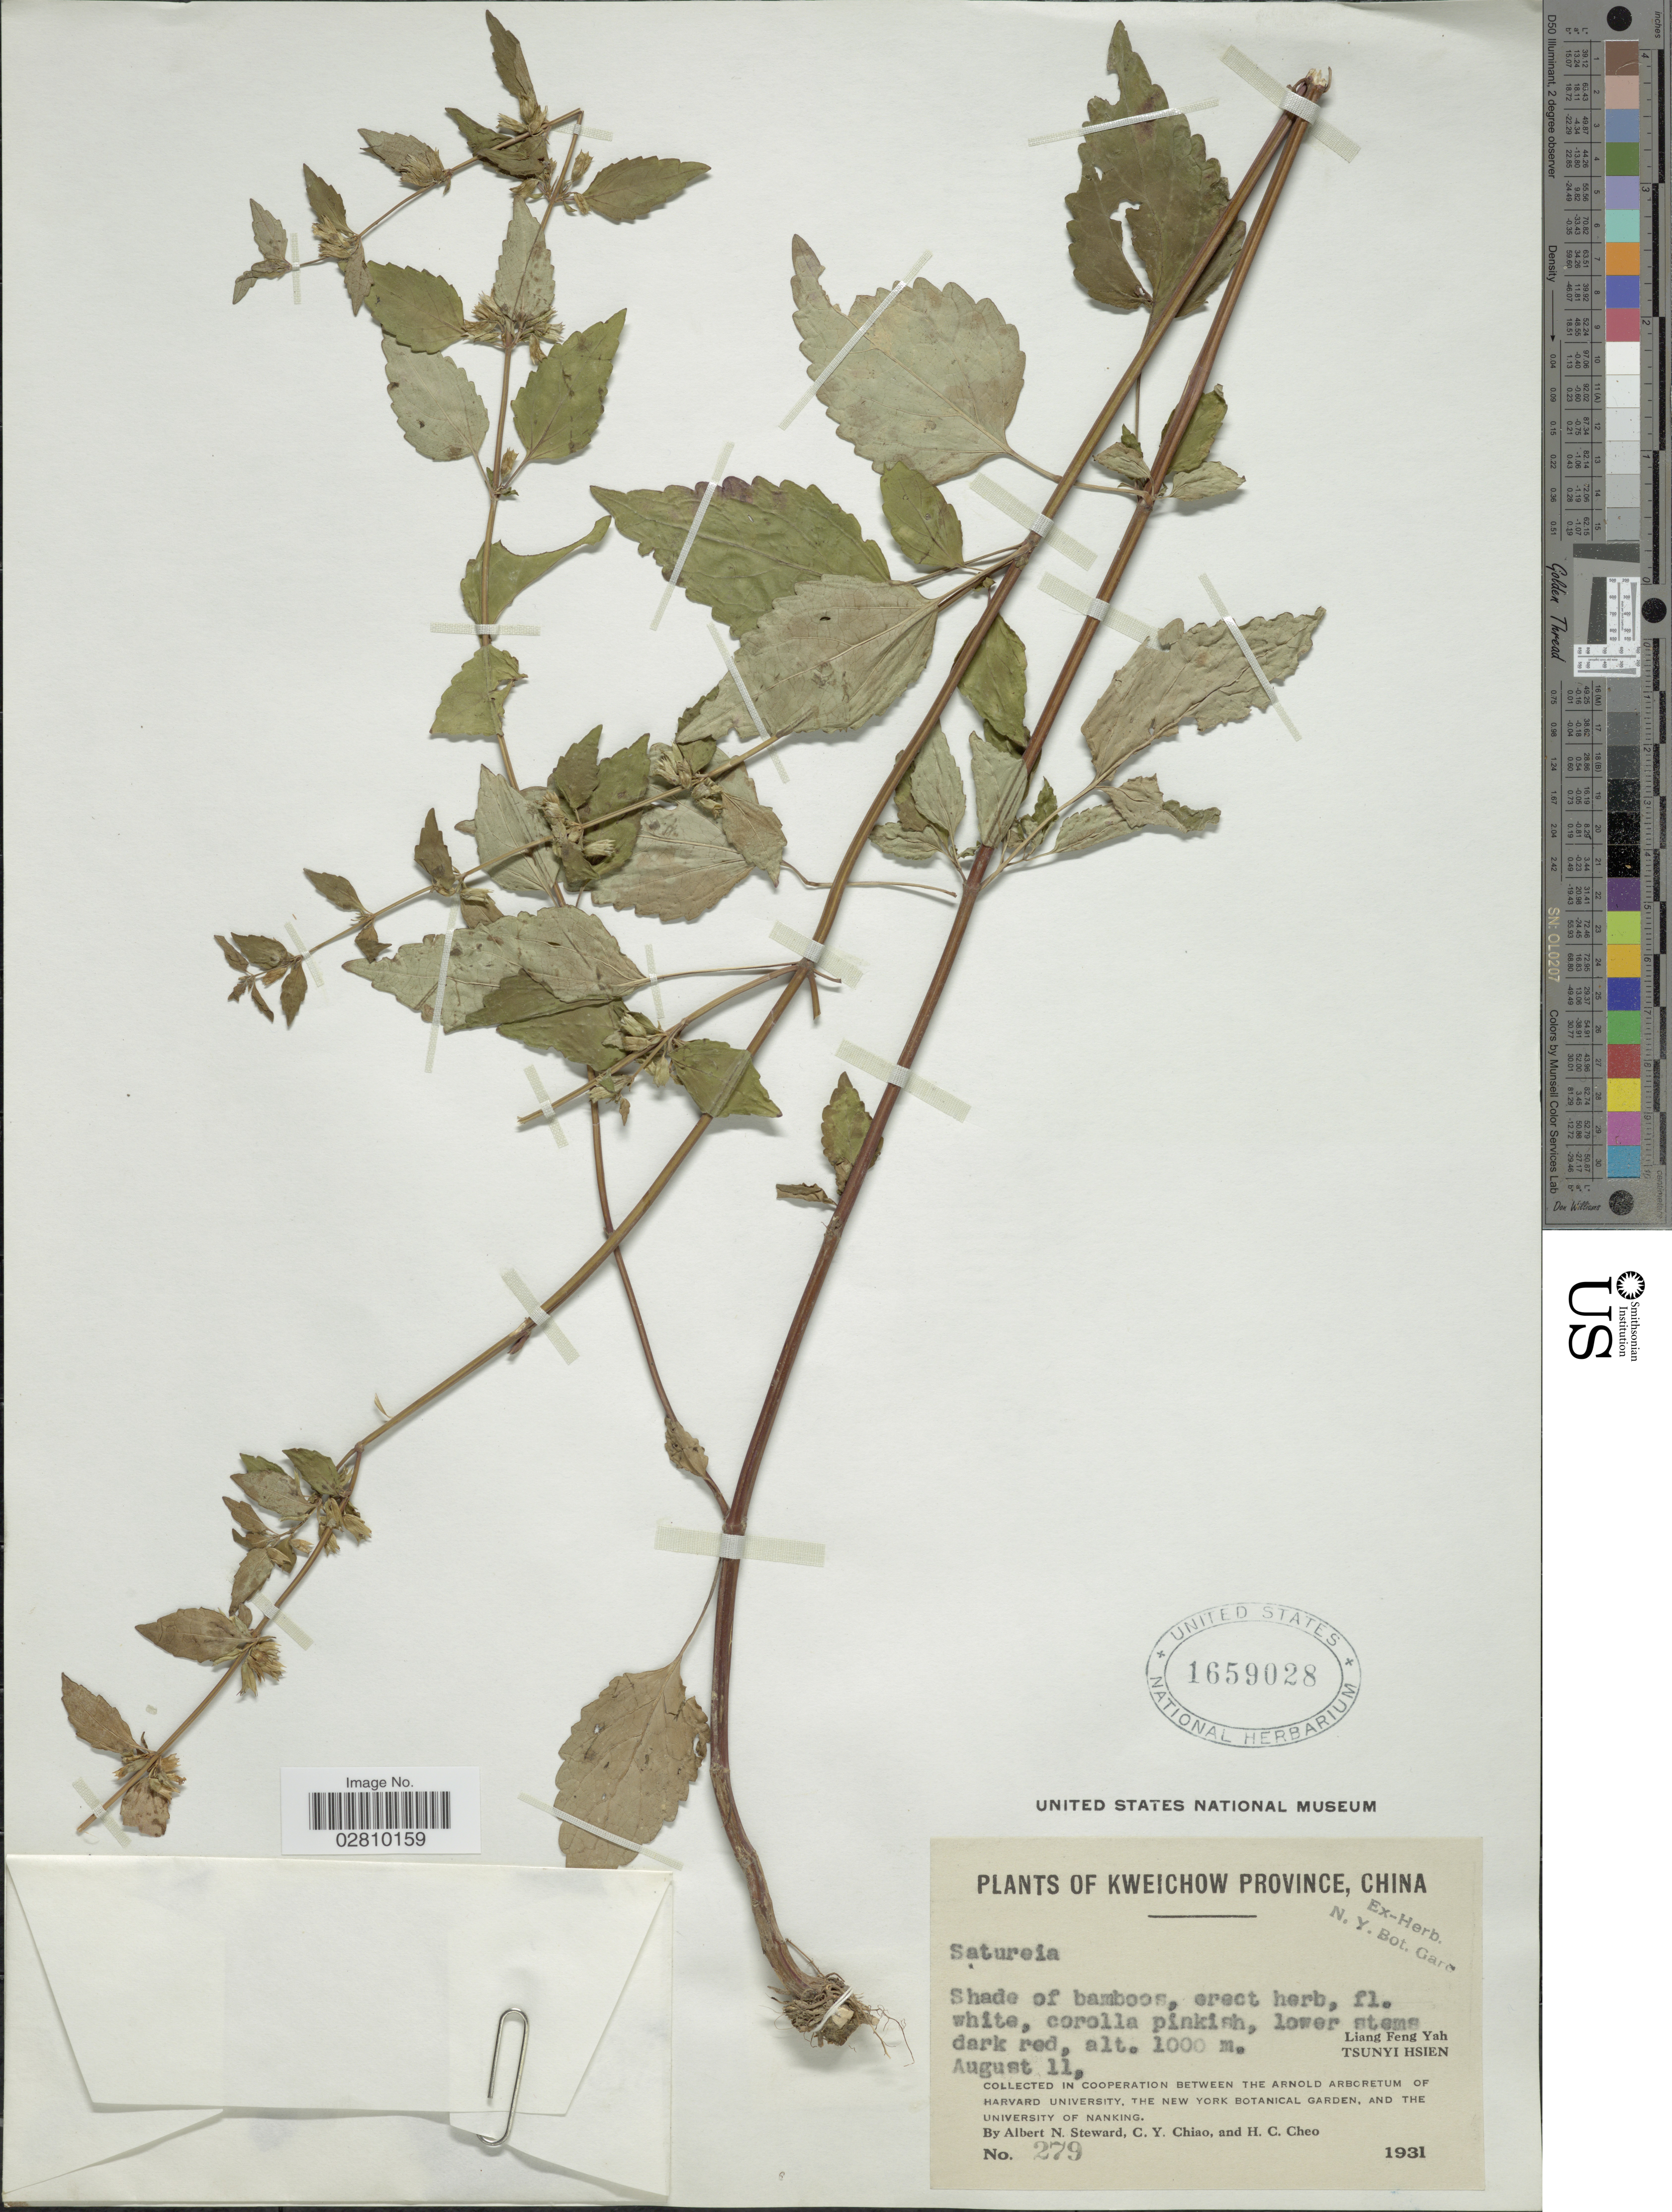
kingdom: Plantae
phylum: Tracheophyta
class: Magnoliopsida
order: Lamiales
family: Lamiaceae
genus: Calamintha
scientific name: Calamintha sp.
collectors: A. N. Steward, C. Y. Chiao & H. Cheo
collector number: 279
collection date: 1931-08-11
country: China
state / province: Guizhou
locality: Kweichow Province. Liang Feng Yah. Tsunyi Hsien.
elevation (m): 1000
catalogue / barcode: US 1659028